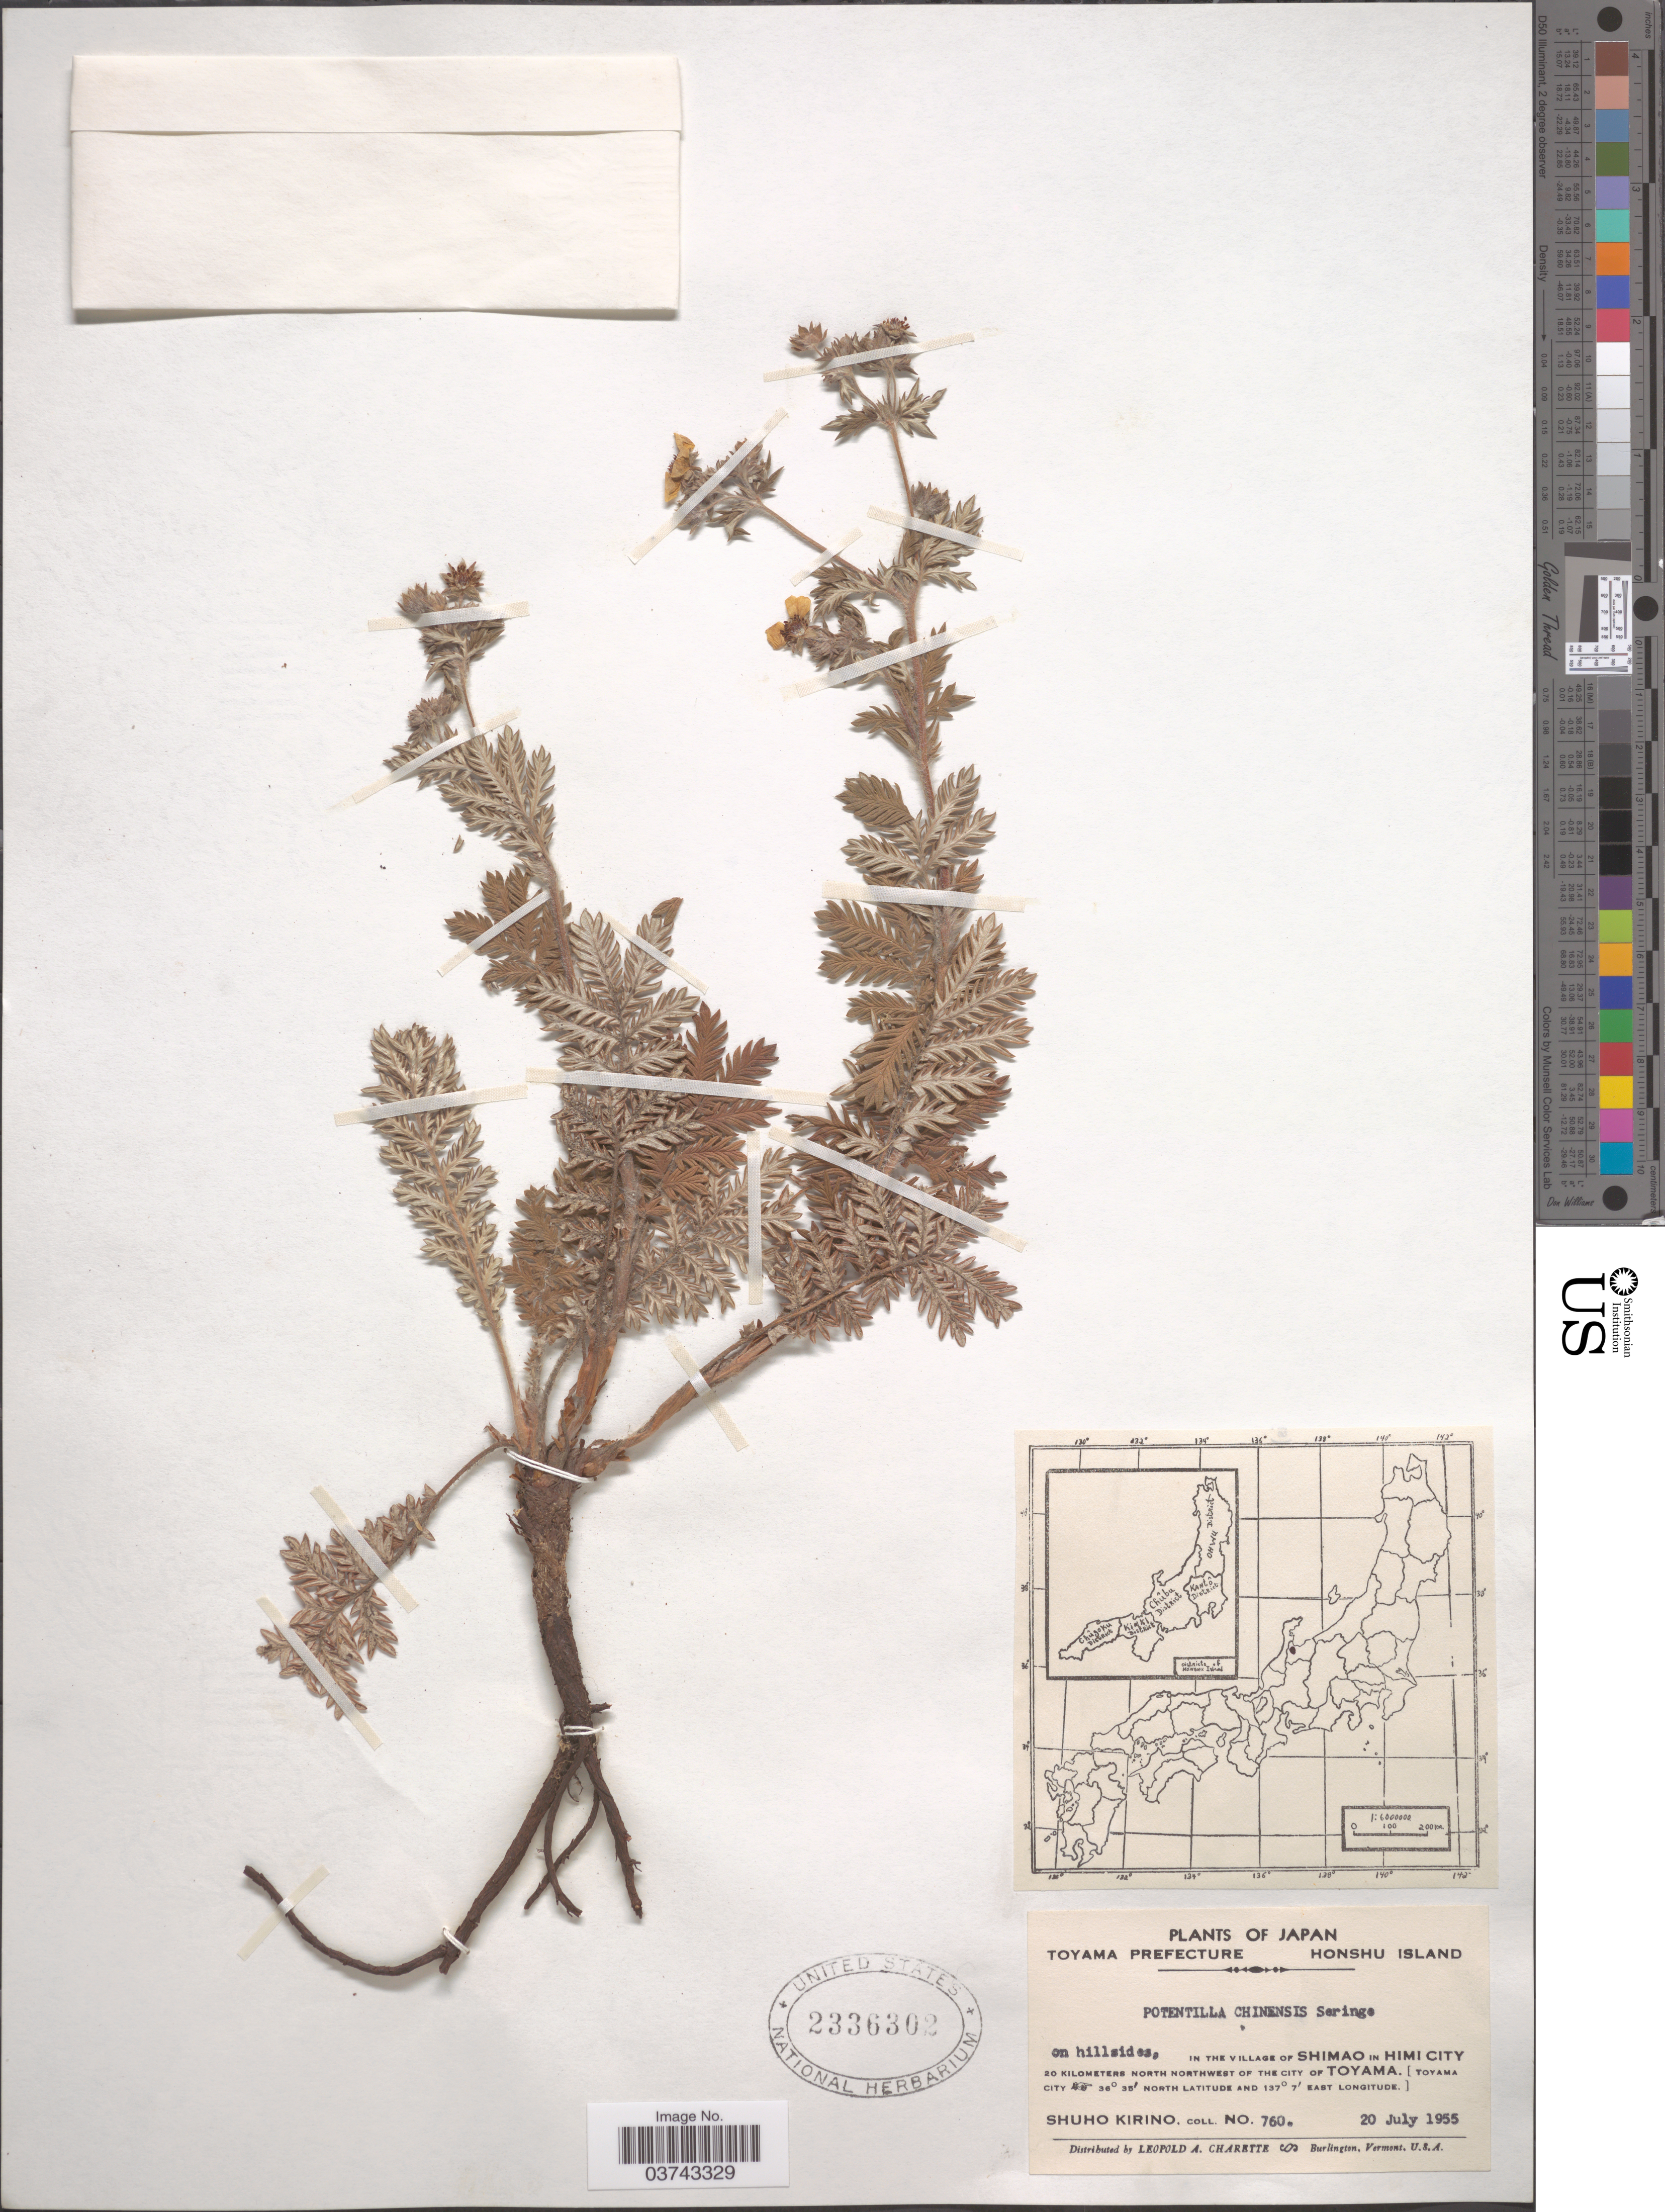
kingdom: Plantae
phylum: Tracheophyta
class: Magnoliopsida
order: Rosales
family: Rosaceae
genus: Potentilla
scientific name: Potentilla chinensis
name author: Ser.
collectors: S. Kirino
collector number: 760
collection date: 1955-07-20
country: Japan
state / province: Toyama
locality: Toyama Prefecture. Honsu Island. On hillsides, in the village of Shimao in Himi City 20 kilometers north northwest of the city of Toyama [Toyama City].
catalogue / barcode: US 2336302